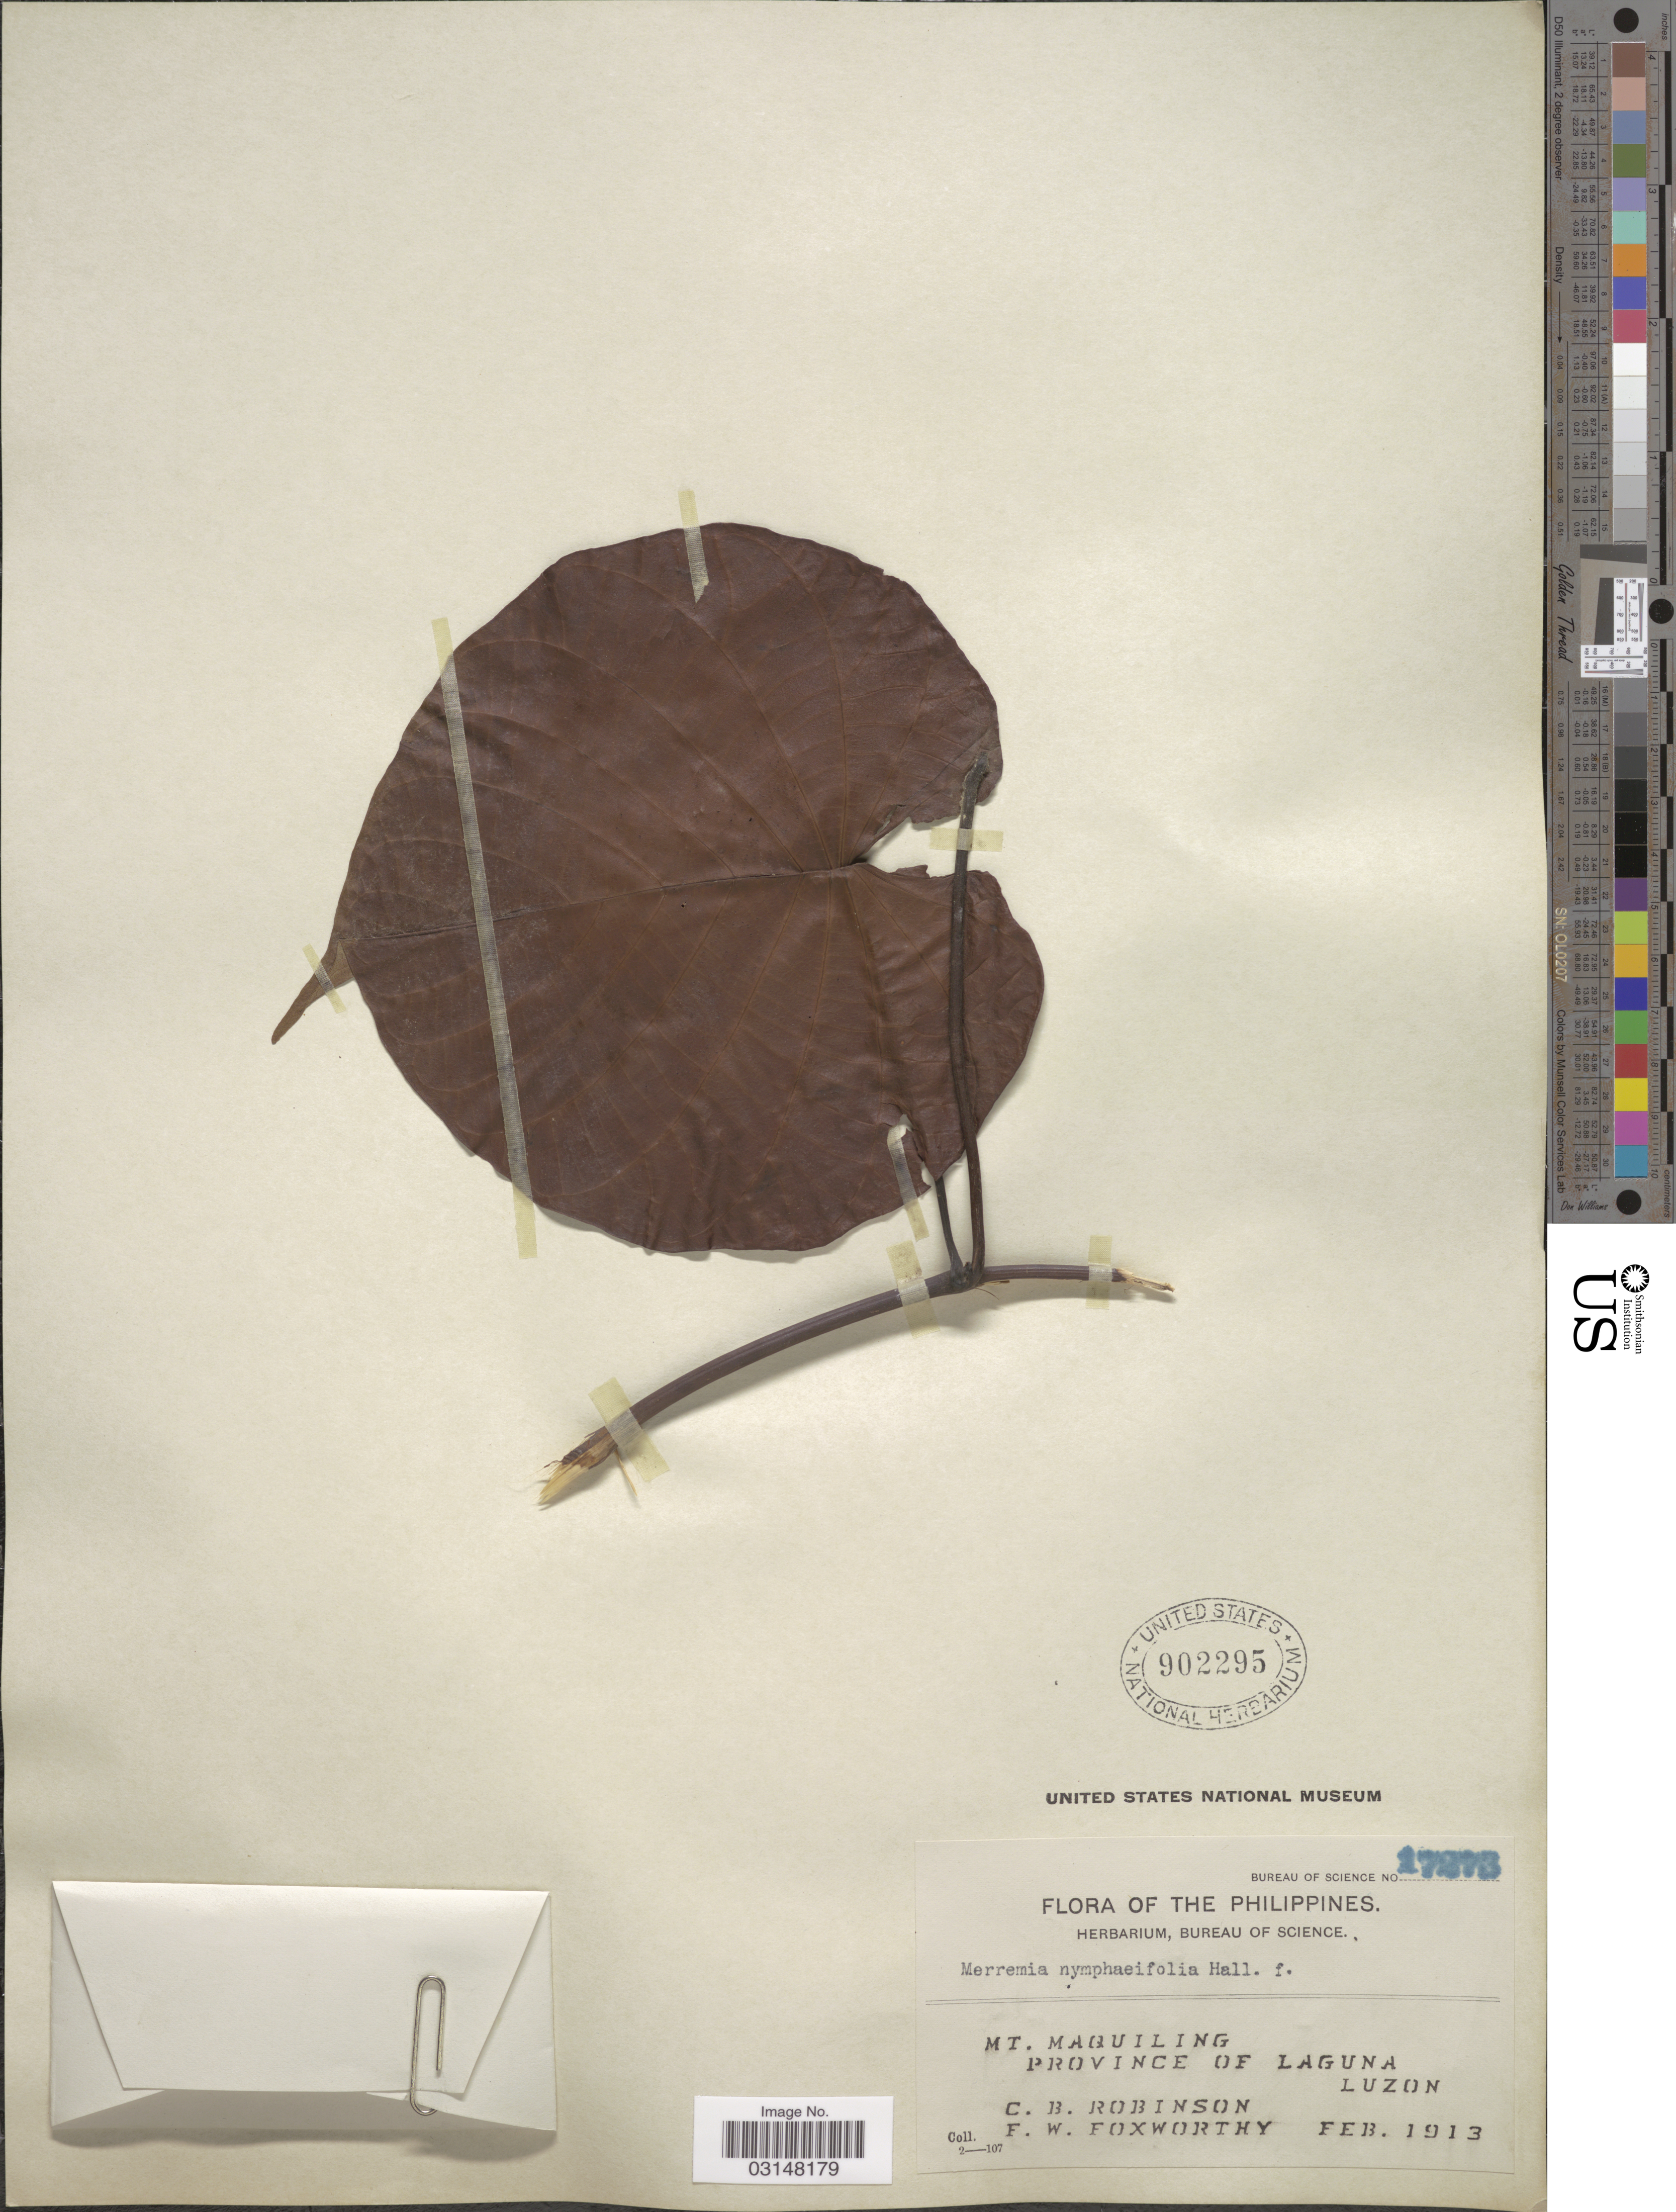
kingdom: Plantae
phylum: Tracheophyta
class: Magnoliopsida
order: Solanales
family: Convolvulaceae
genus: Decalobanthus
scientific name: Decalobanthus peltatus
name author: (L.) A. R. Simões & Staples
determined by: Strong, Mark T., (BOT), Smithsonian Institution - National Museum of Natural History (UNITED STATES)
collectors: C. Robinson & F. W. Foxworthy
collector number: Bureau of Science 17273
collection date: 1913-02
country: Philippines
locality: Mt. Maquiling, Province of Laguna, Luzon.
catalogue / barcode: US 902295